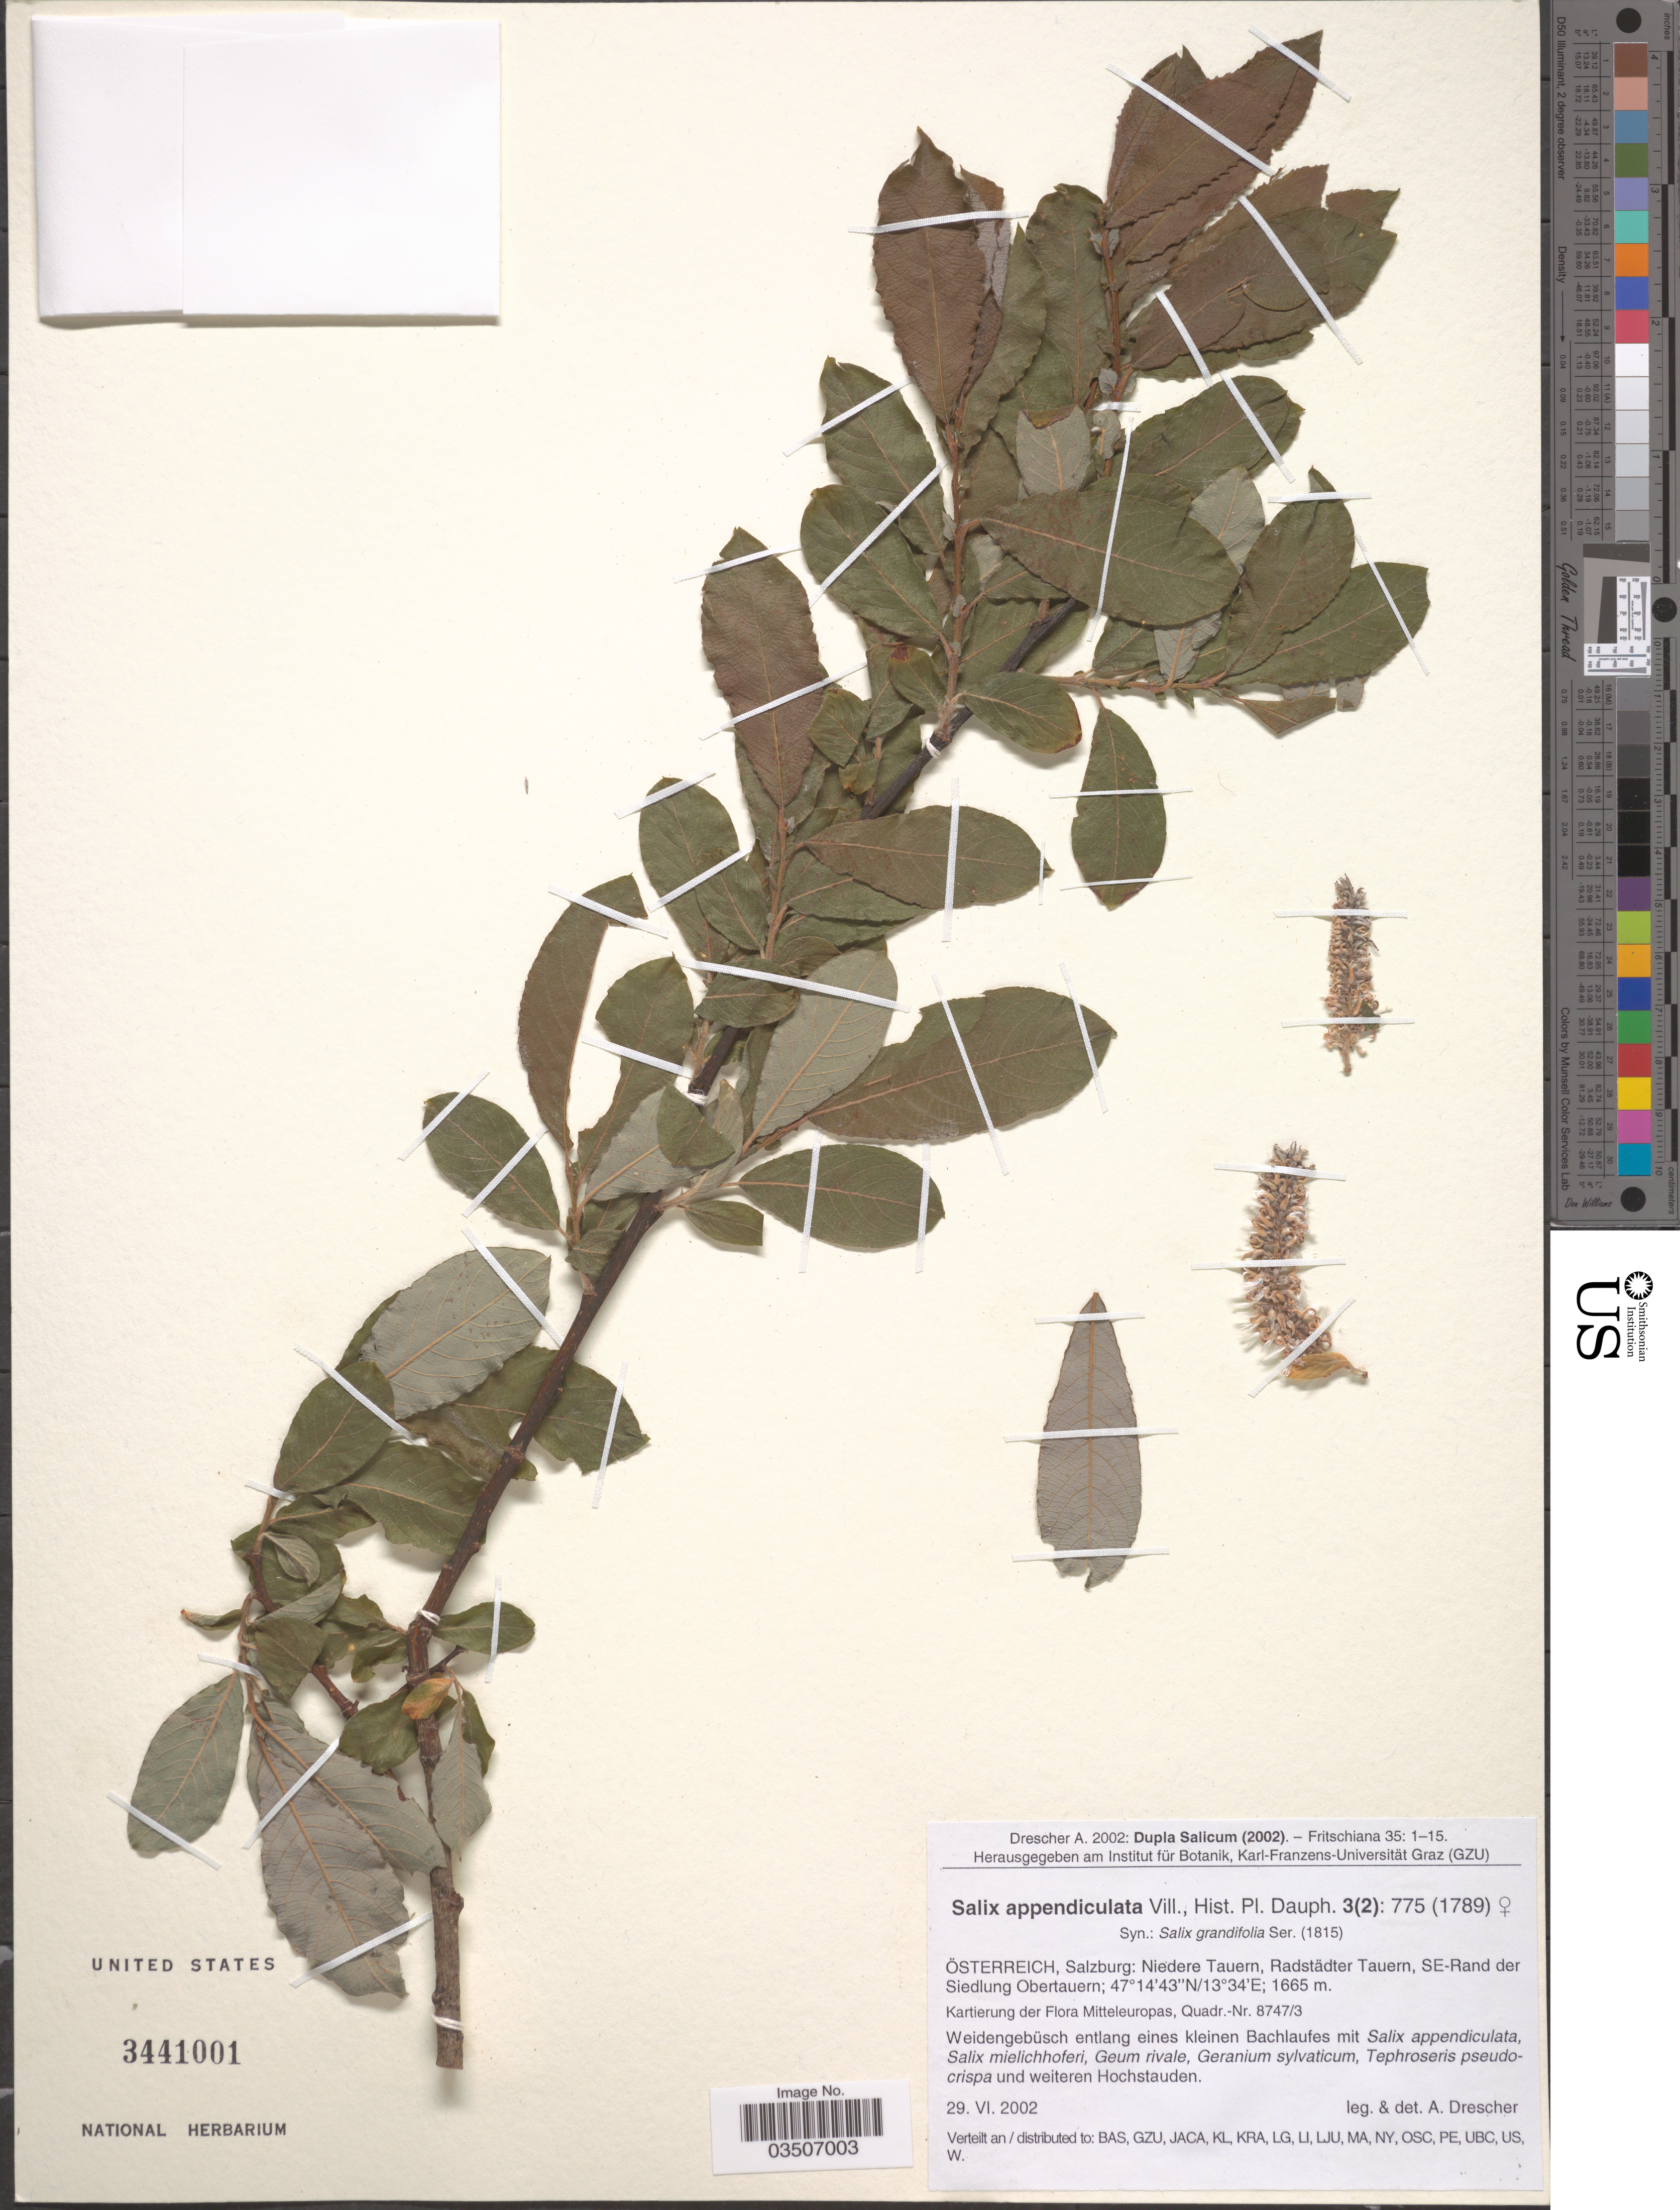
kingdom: Plantae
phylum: Tracheophyta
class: Magnoliopsida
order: Malpighiales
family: Salicaceae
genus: Salix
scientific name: Salix appendiculata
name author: Vill.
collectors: A. Drescher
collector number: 8747/3?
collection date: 2002-06-29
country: Austria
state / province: Salzburg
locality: Österreich: Niedere Tauern, Radstädter Tauern, SE-Rand der Siedlung Obertauern.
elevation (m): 1665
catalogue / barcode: US 3441001